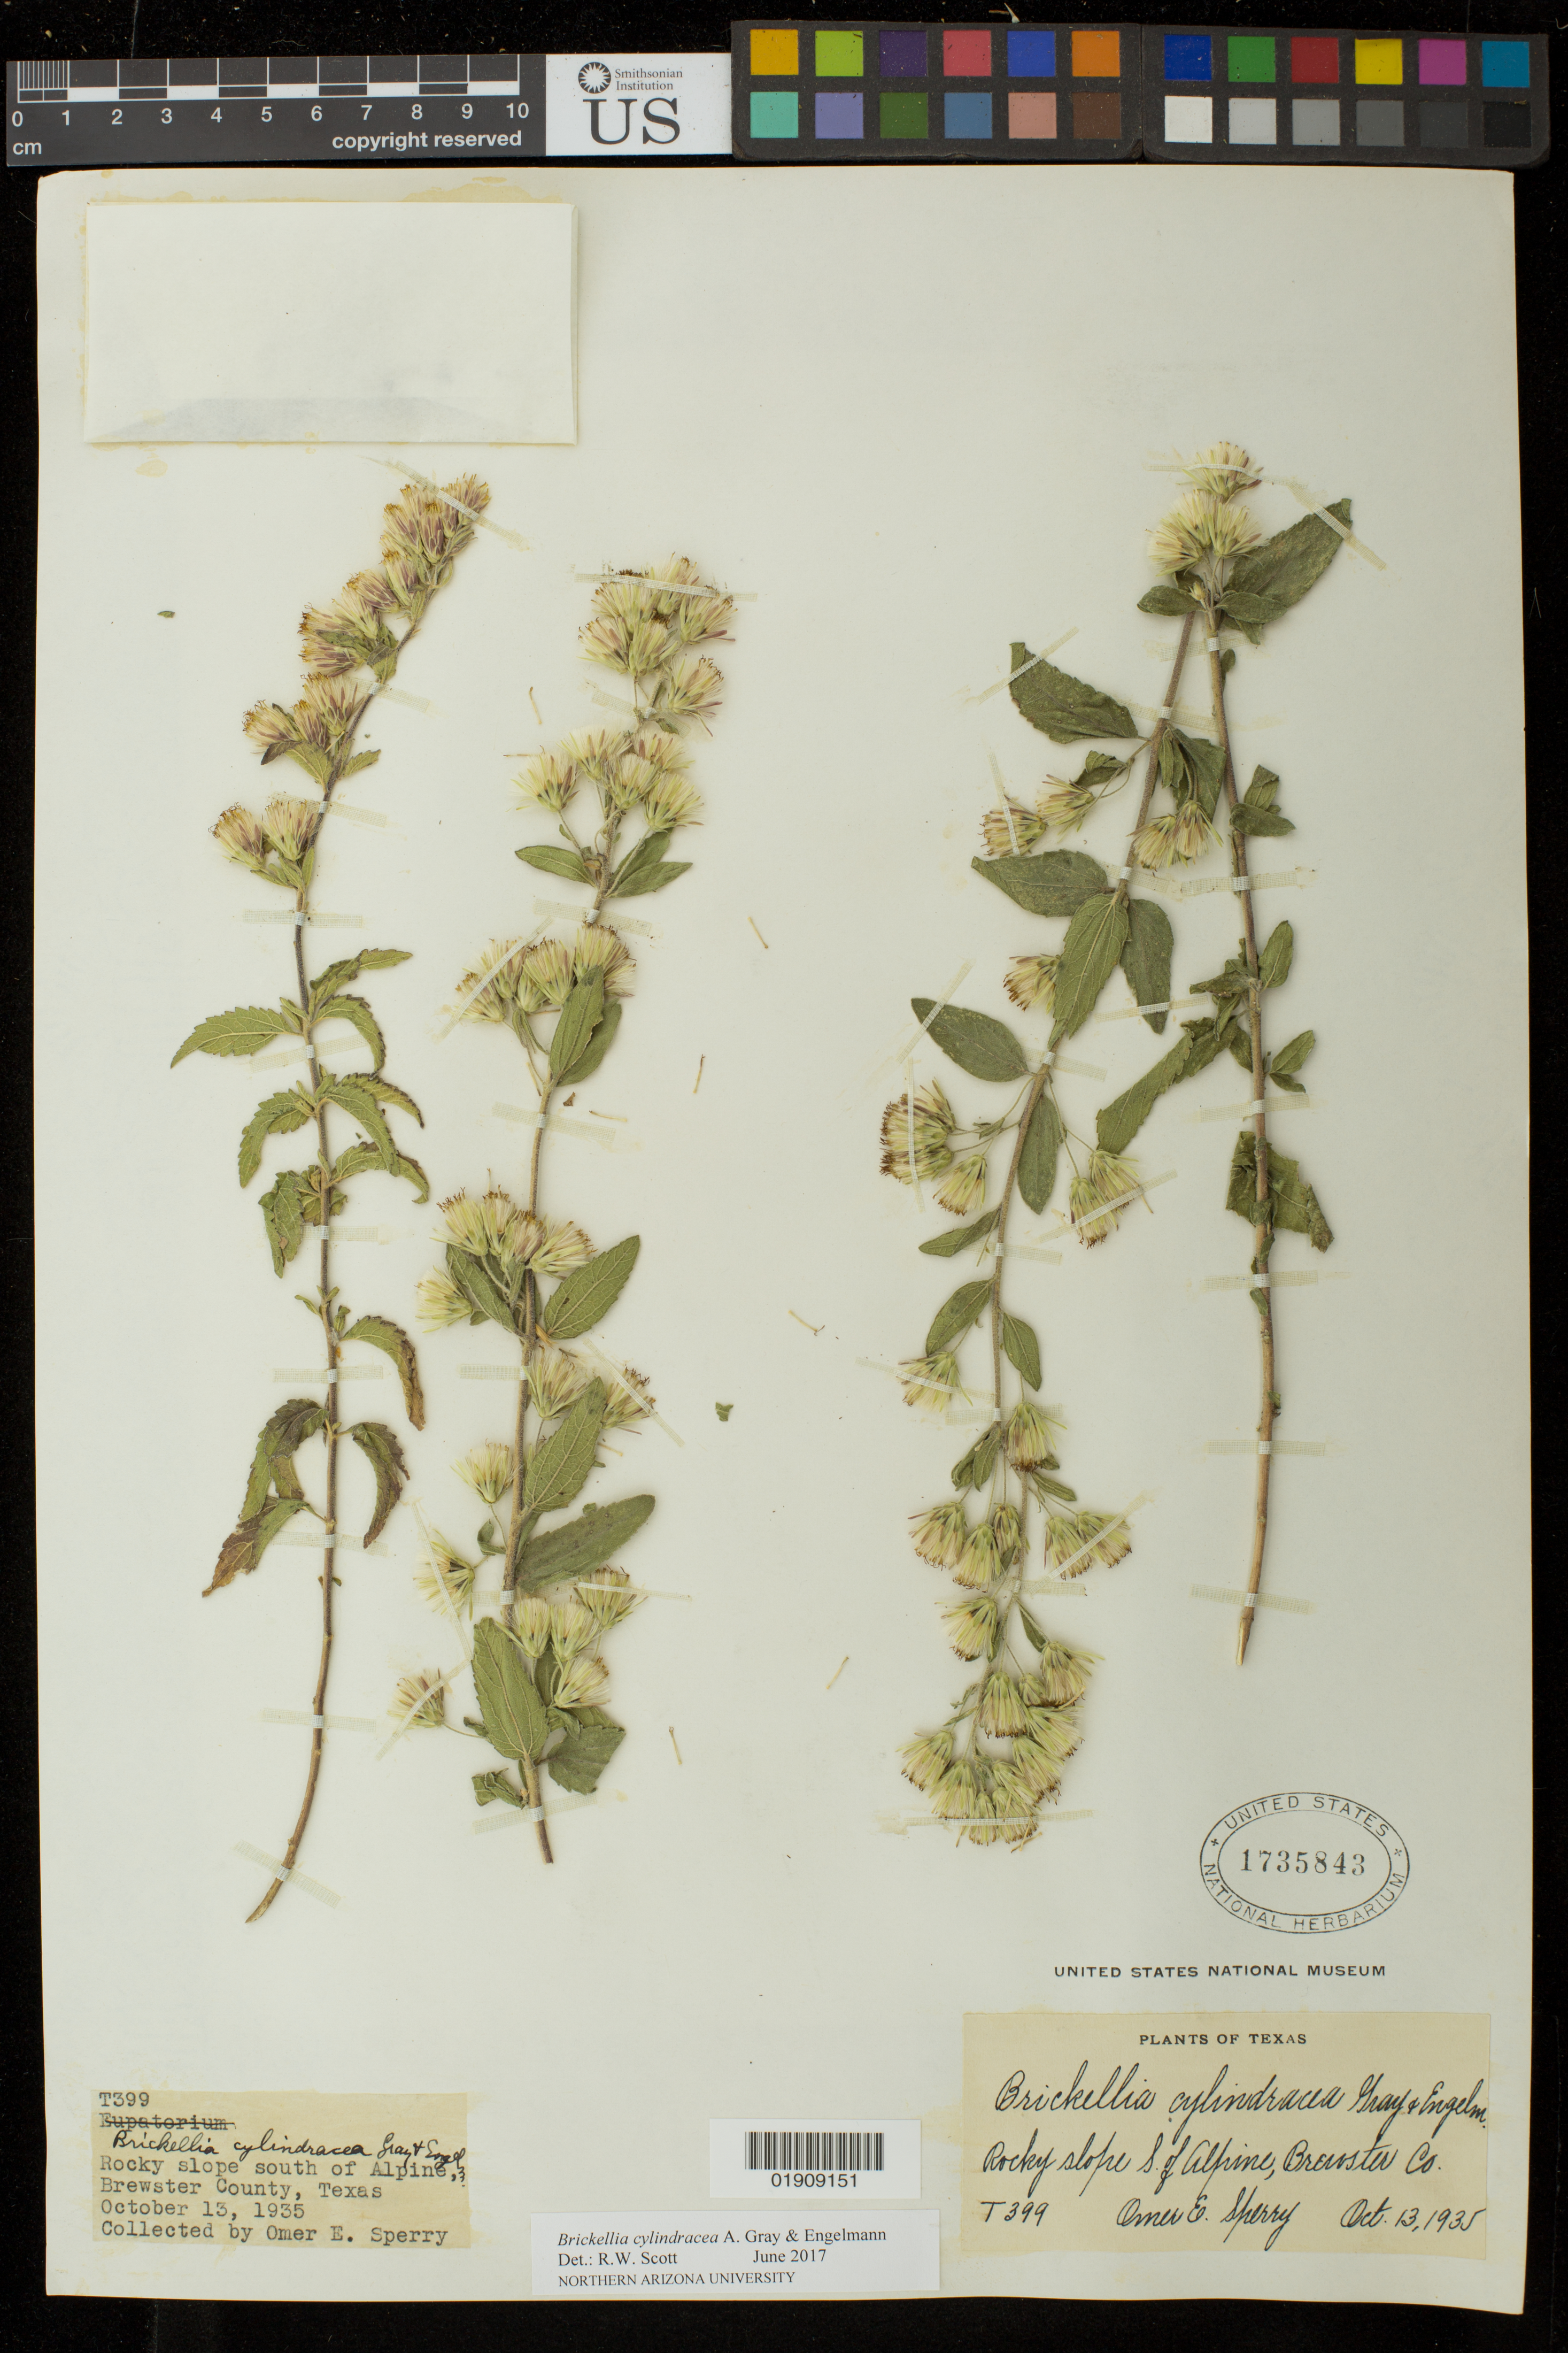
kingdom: Plantae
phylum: Tracheophyta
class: Magnoliopsida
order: Asterales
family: Asteraceae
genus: Brickellia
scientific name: Brickellia cylindracea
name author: A. Gray & Engelm. in A. Gray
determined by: Scott, Randall W., (ASC), Northern Arizona University (UNITED STATES)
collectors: O. E. Sperry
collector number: T399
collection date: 1935-10-13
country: United States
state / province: Texas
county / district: Brewster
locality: Western Texas, Rocky slope south of Alpine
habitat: Rocky slope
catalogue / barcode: US 1735843